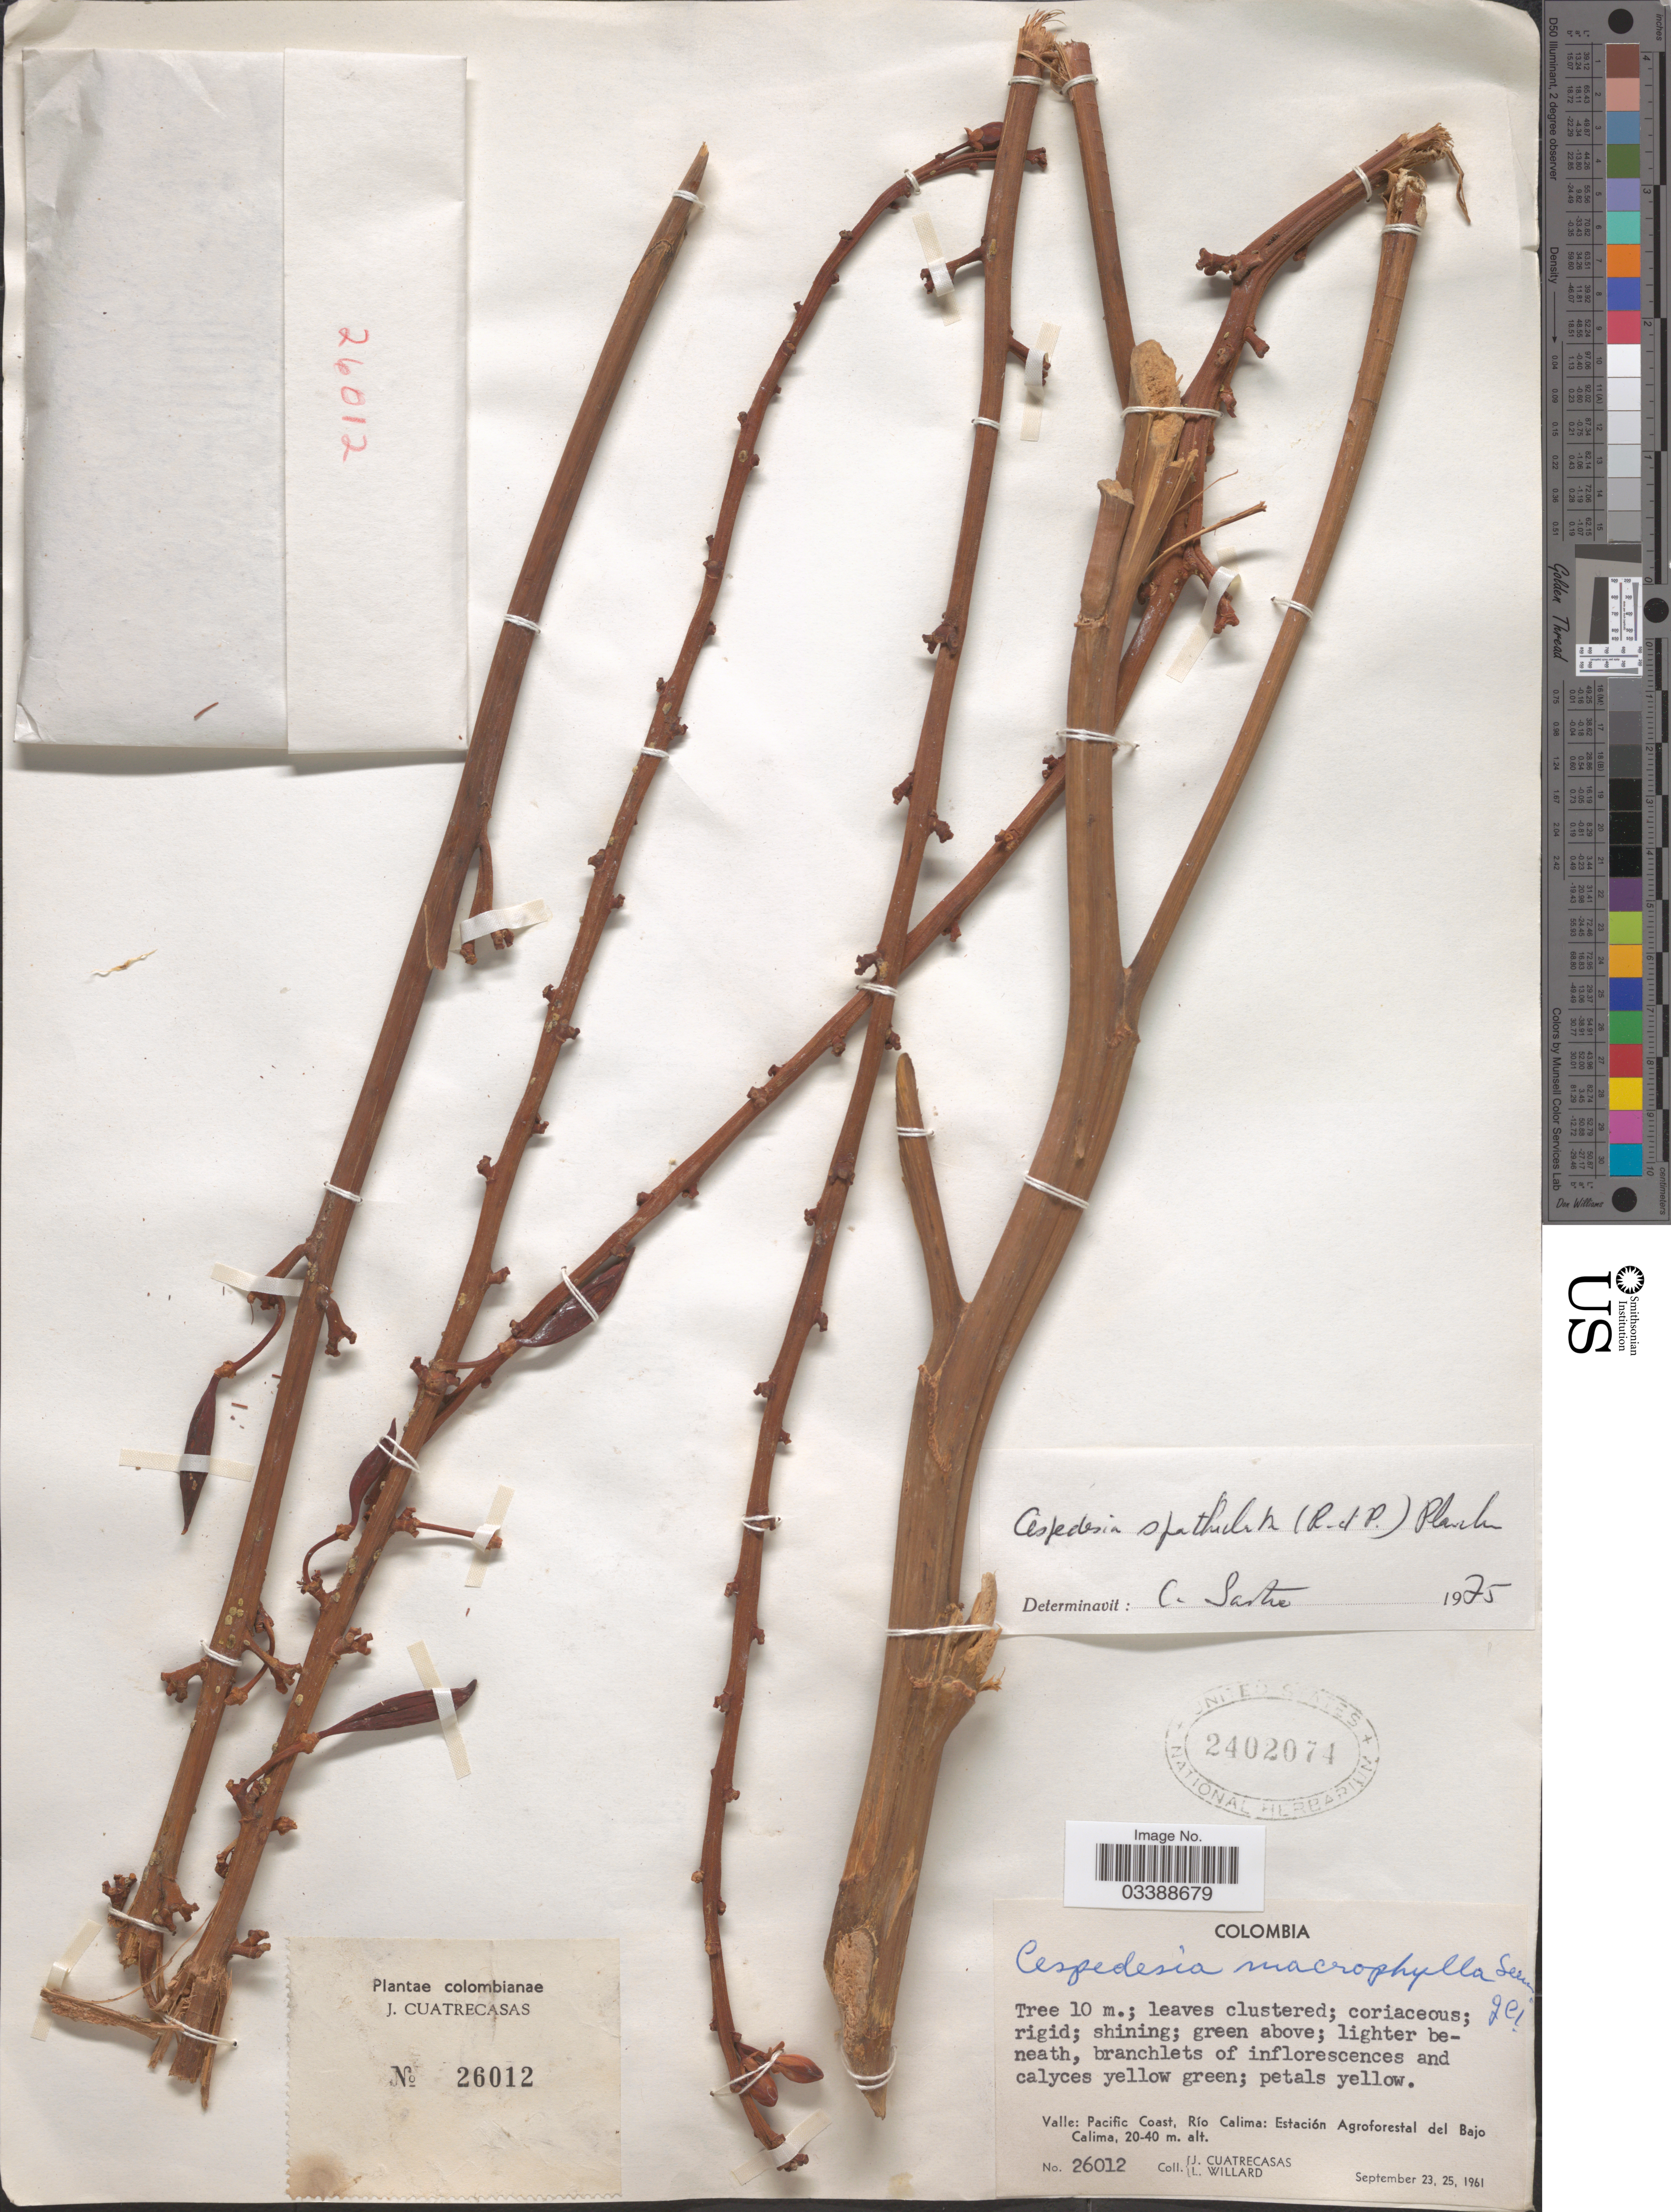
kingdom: Plantae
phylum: Tracheophyta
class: Magnoliopsida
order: Malpighiales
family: Ochnaceae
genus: Cespedesia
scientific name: Cespedesia spathulata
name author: (Ruiz & Pav.) Planch.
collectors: J. Cuatrecasas & L. Willard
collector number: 26012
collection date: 1961-09-23/1961-09-25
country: Colombia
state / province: Valle del Cauca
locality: Pacific Coast, Río Calima: Estación Agroforestal del Bajo Calima.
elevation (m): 20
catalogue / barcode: US 2402074